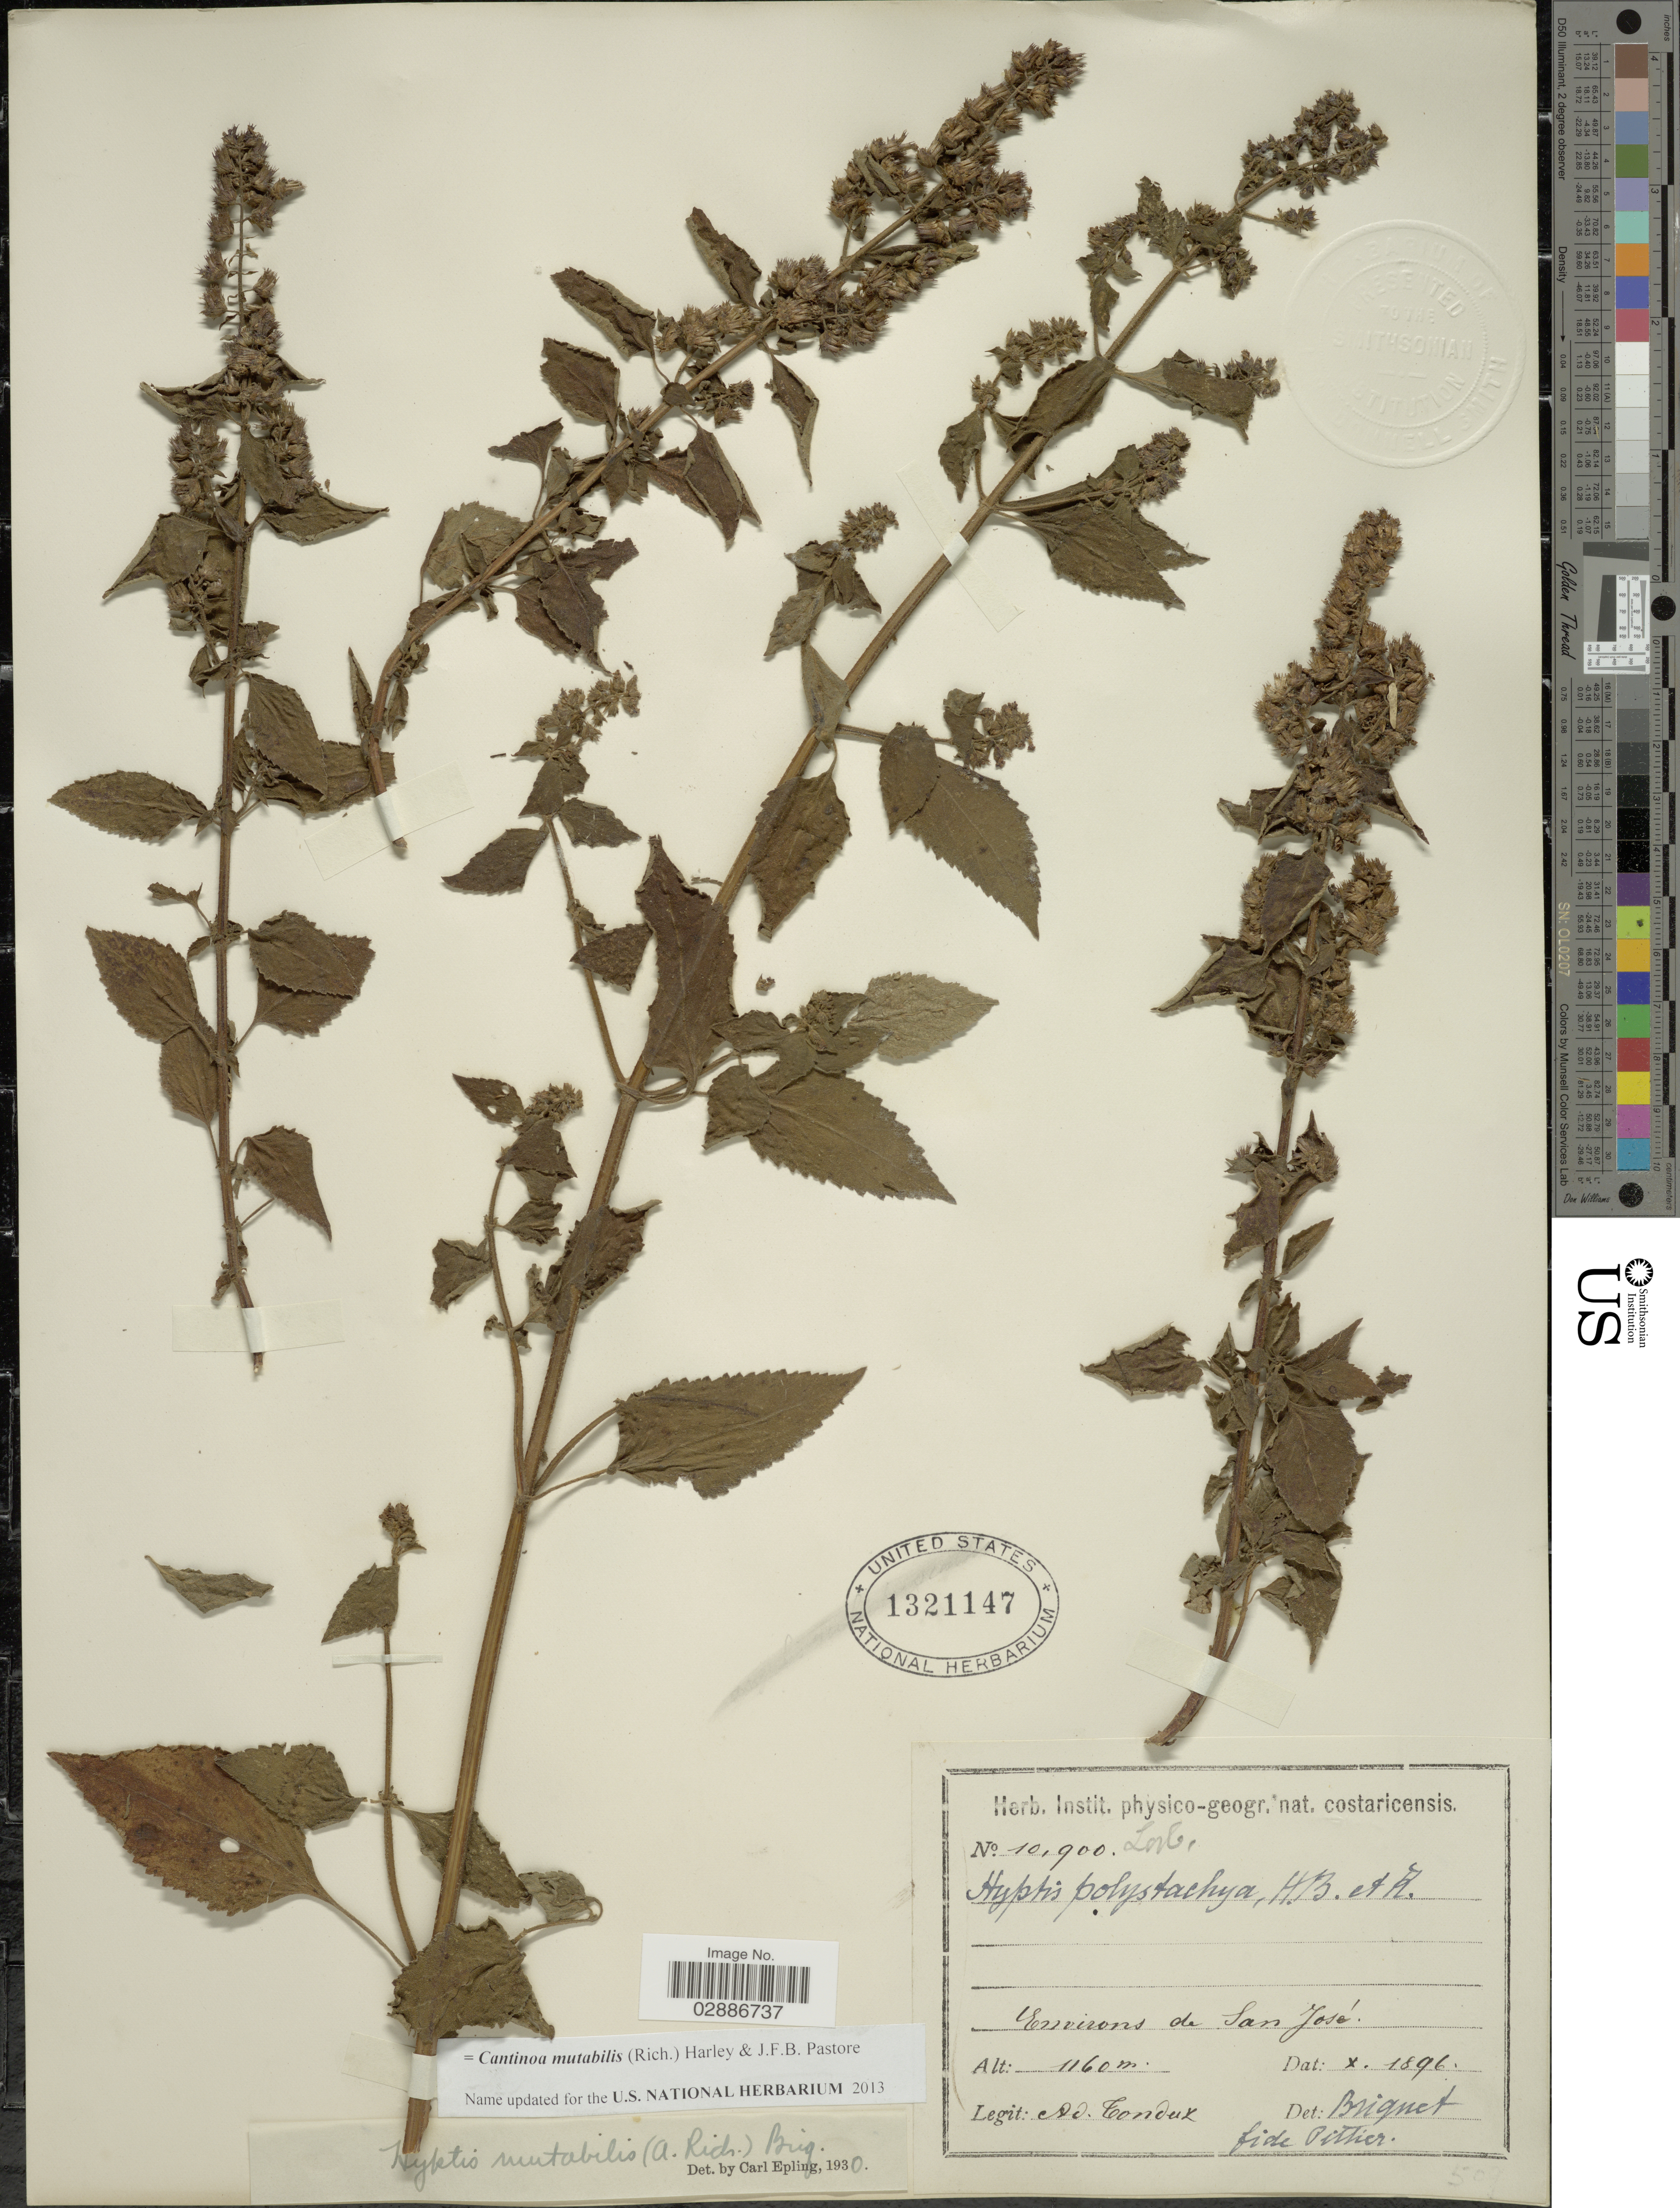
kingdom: Plantae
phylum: Tracheophyta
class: Magnoliopsida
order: Lamiales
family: Lamiaceae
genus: Cantinoa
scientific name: Cantinoa mutabilis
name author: (Rich.) Harley & J.F.B. Pastore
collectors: A. Tonduz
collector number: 10900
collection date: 1896-10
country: Costa Rica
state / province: San José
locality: Environs de San José.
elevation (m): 1160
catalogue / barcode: US 1321147